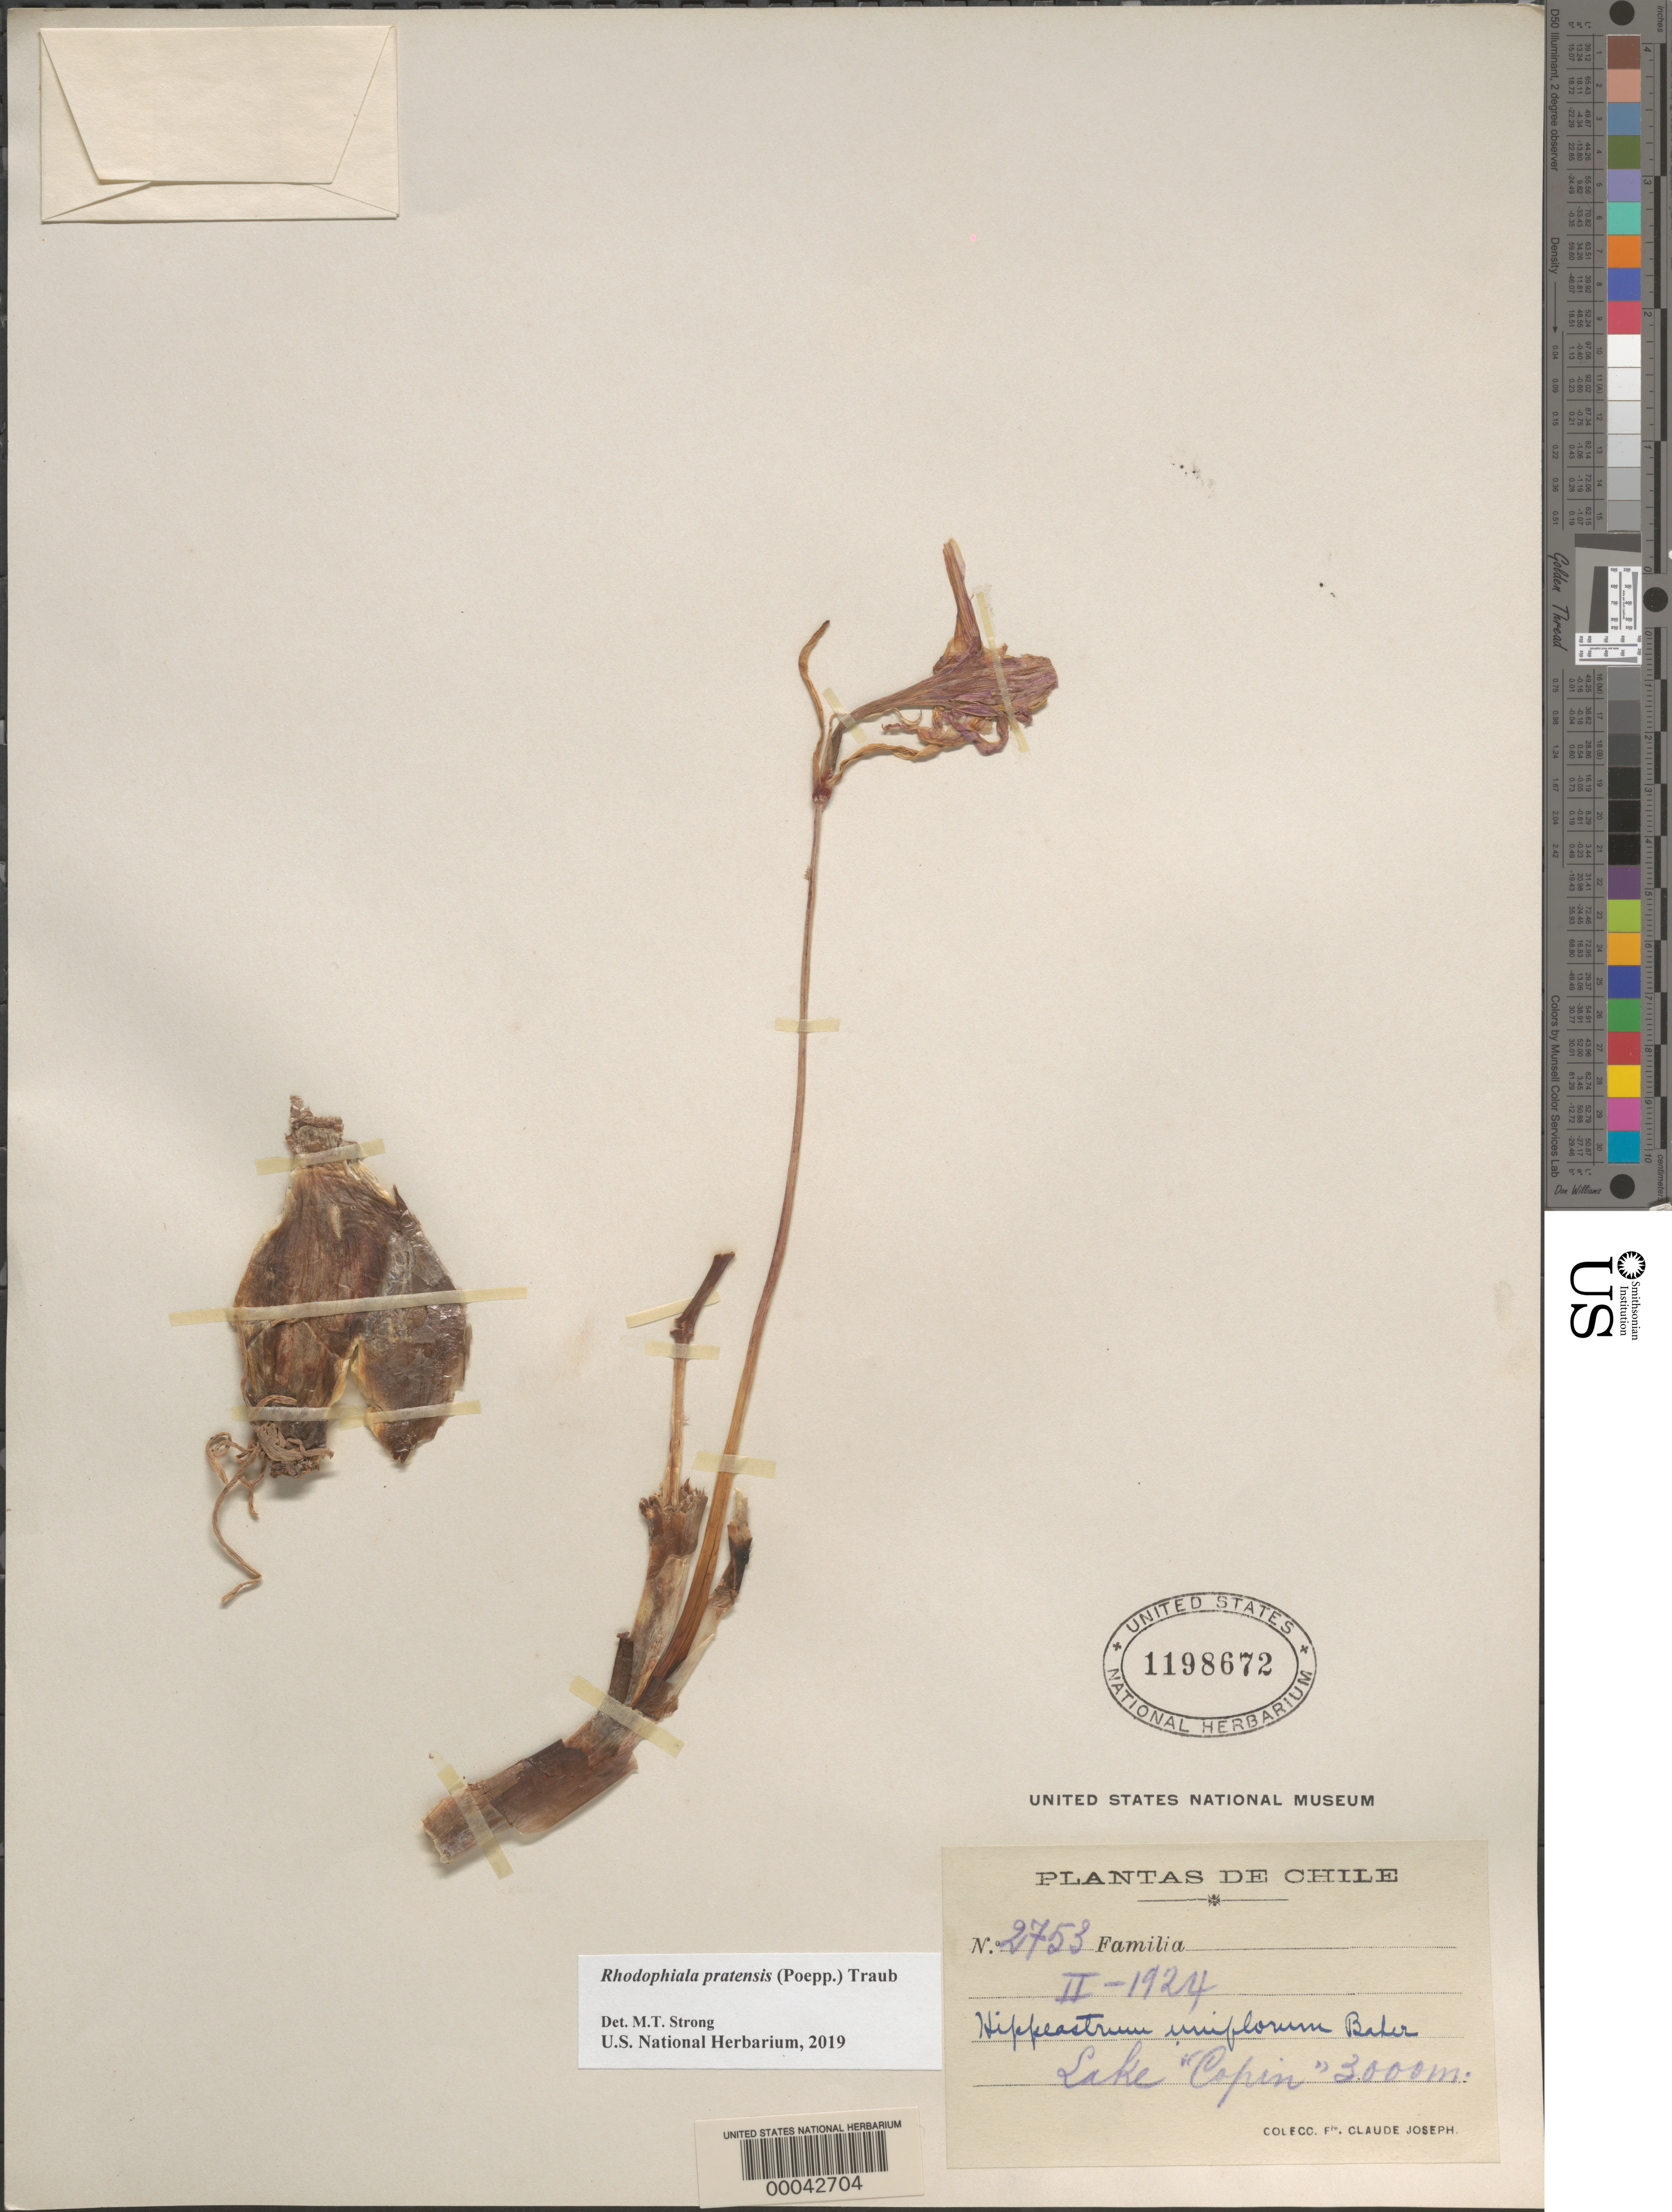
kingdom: Plantae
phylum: Tracheophyta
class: Liliopsida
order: Asparagales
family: Amaryllidaceae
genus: Rhodophiala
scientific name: Rhodophiala pratensis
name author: (Poepp.) Traub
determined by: Strong, Mark T., (BOT), Smithsonian Institution - National Museum of Natural History (UNITED STATES)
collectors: Bro. Claude-Joseph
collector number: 2753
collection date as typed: Feb 1924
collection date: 1924-02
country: Chile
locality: Lake "copin"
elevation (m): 3000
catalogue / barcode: US 1198672